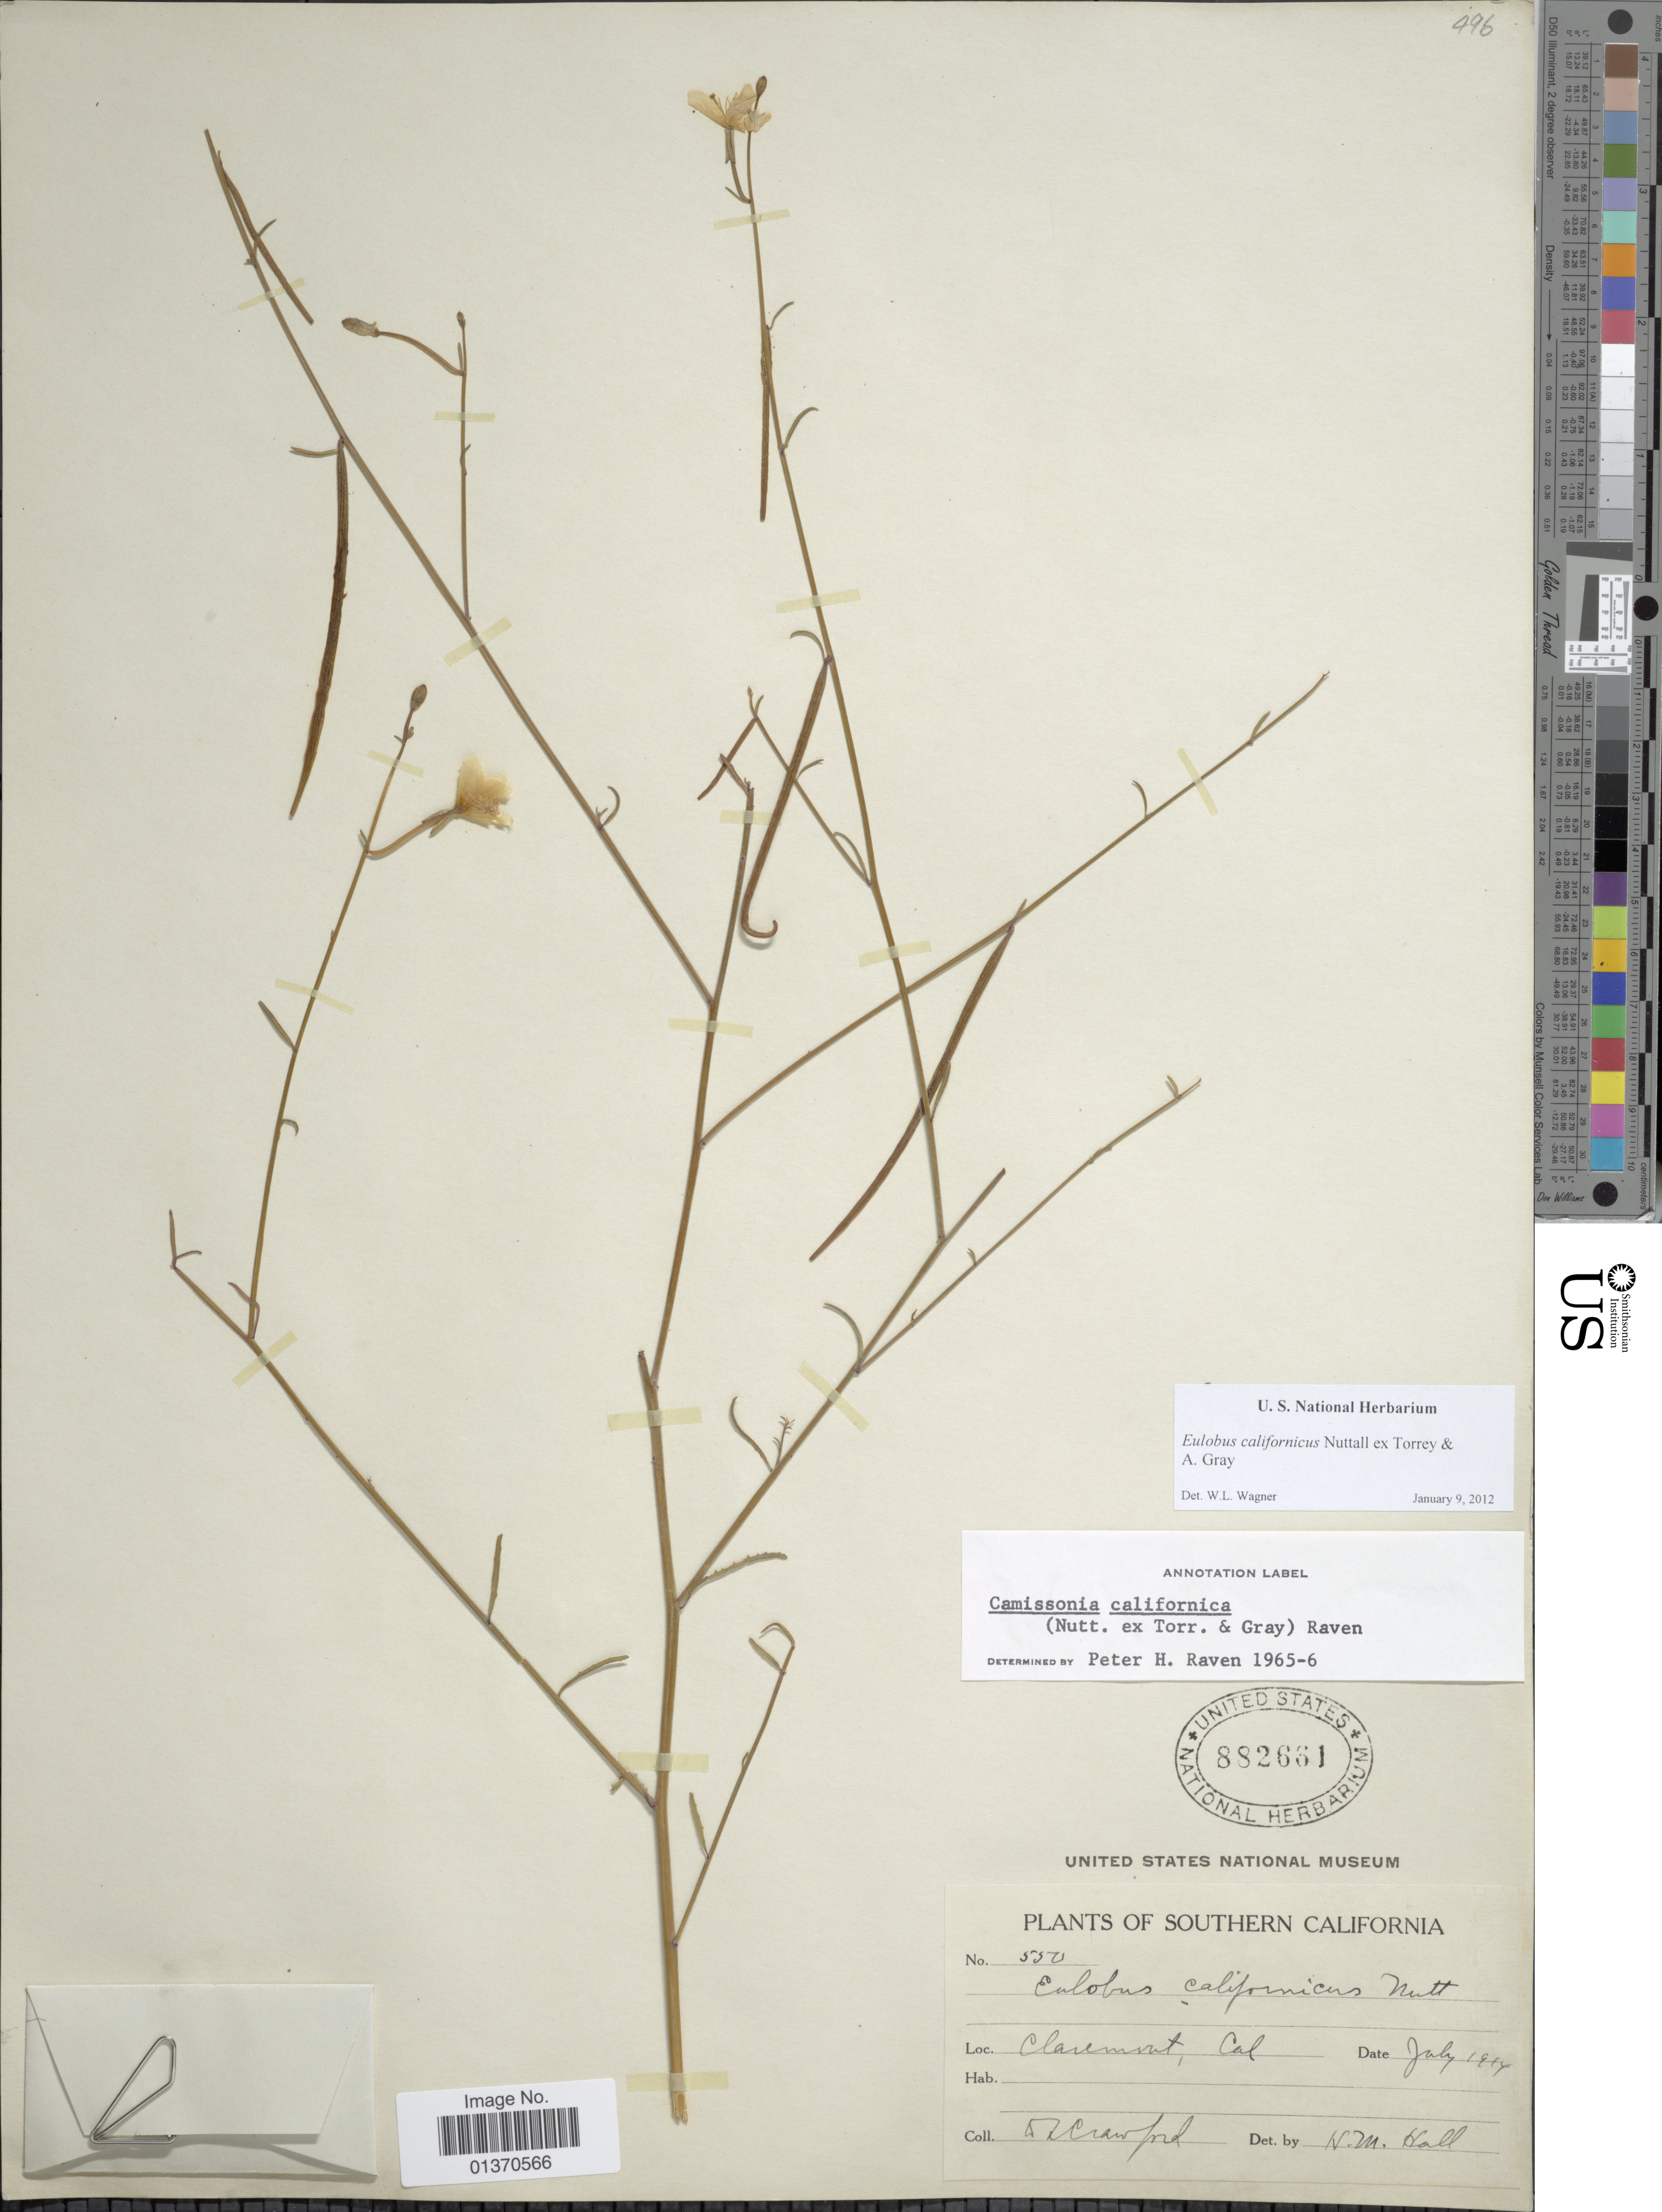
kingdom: Plantae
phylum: Tracheophyta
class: Magnoliopsida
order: Myrtales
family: Onagraceae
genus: Eulobus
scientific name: Eulobus californicus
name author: Nutt. ex Torr. & A. Gray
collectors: D. L. Crawford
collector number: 550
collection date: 1917-07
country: United States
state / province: California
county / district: Los Angeles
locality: Southern California, Claremont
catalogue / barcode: US 882661